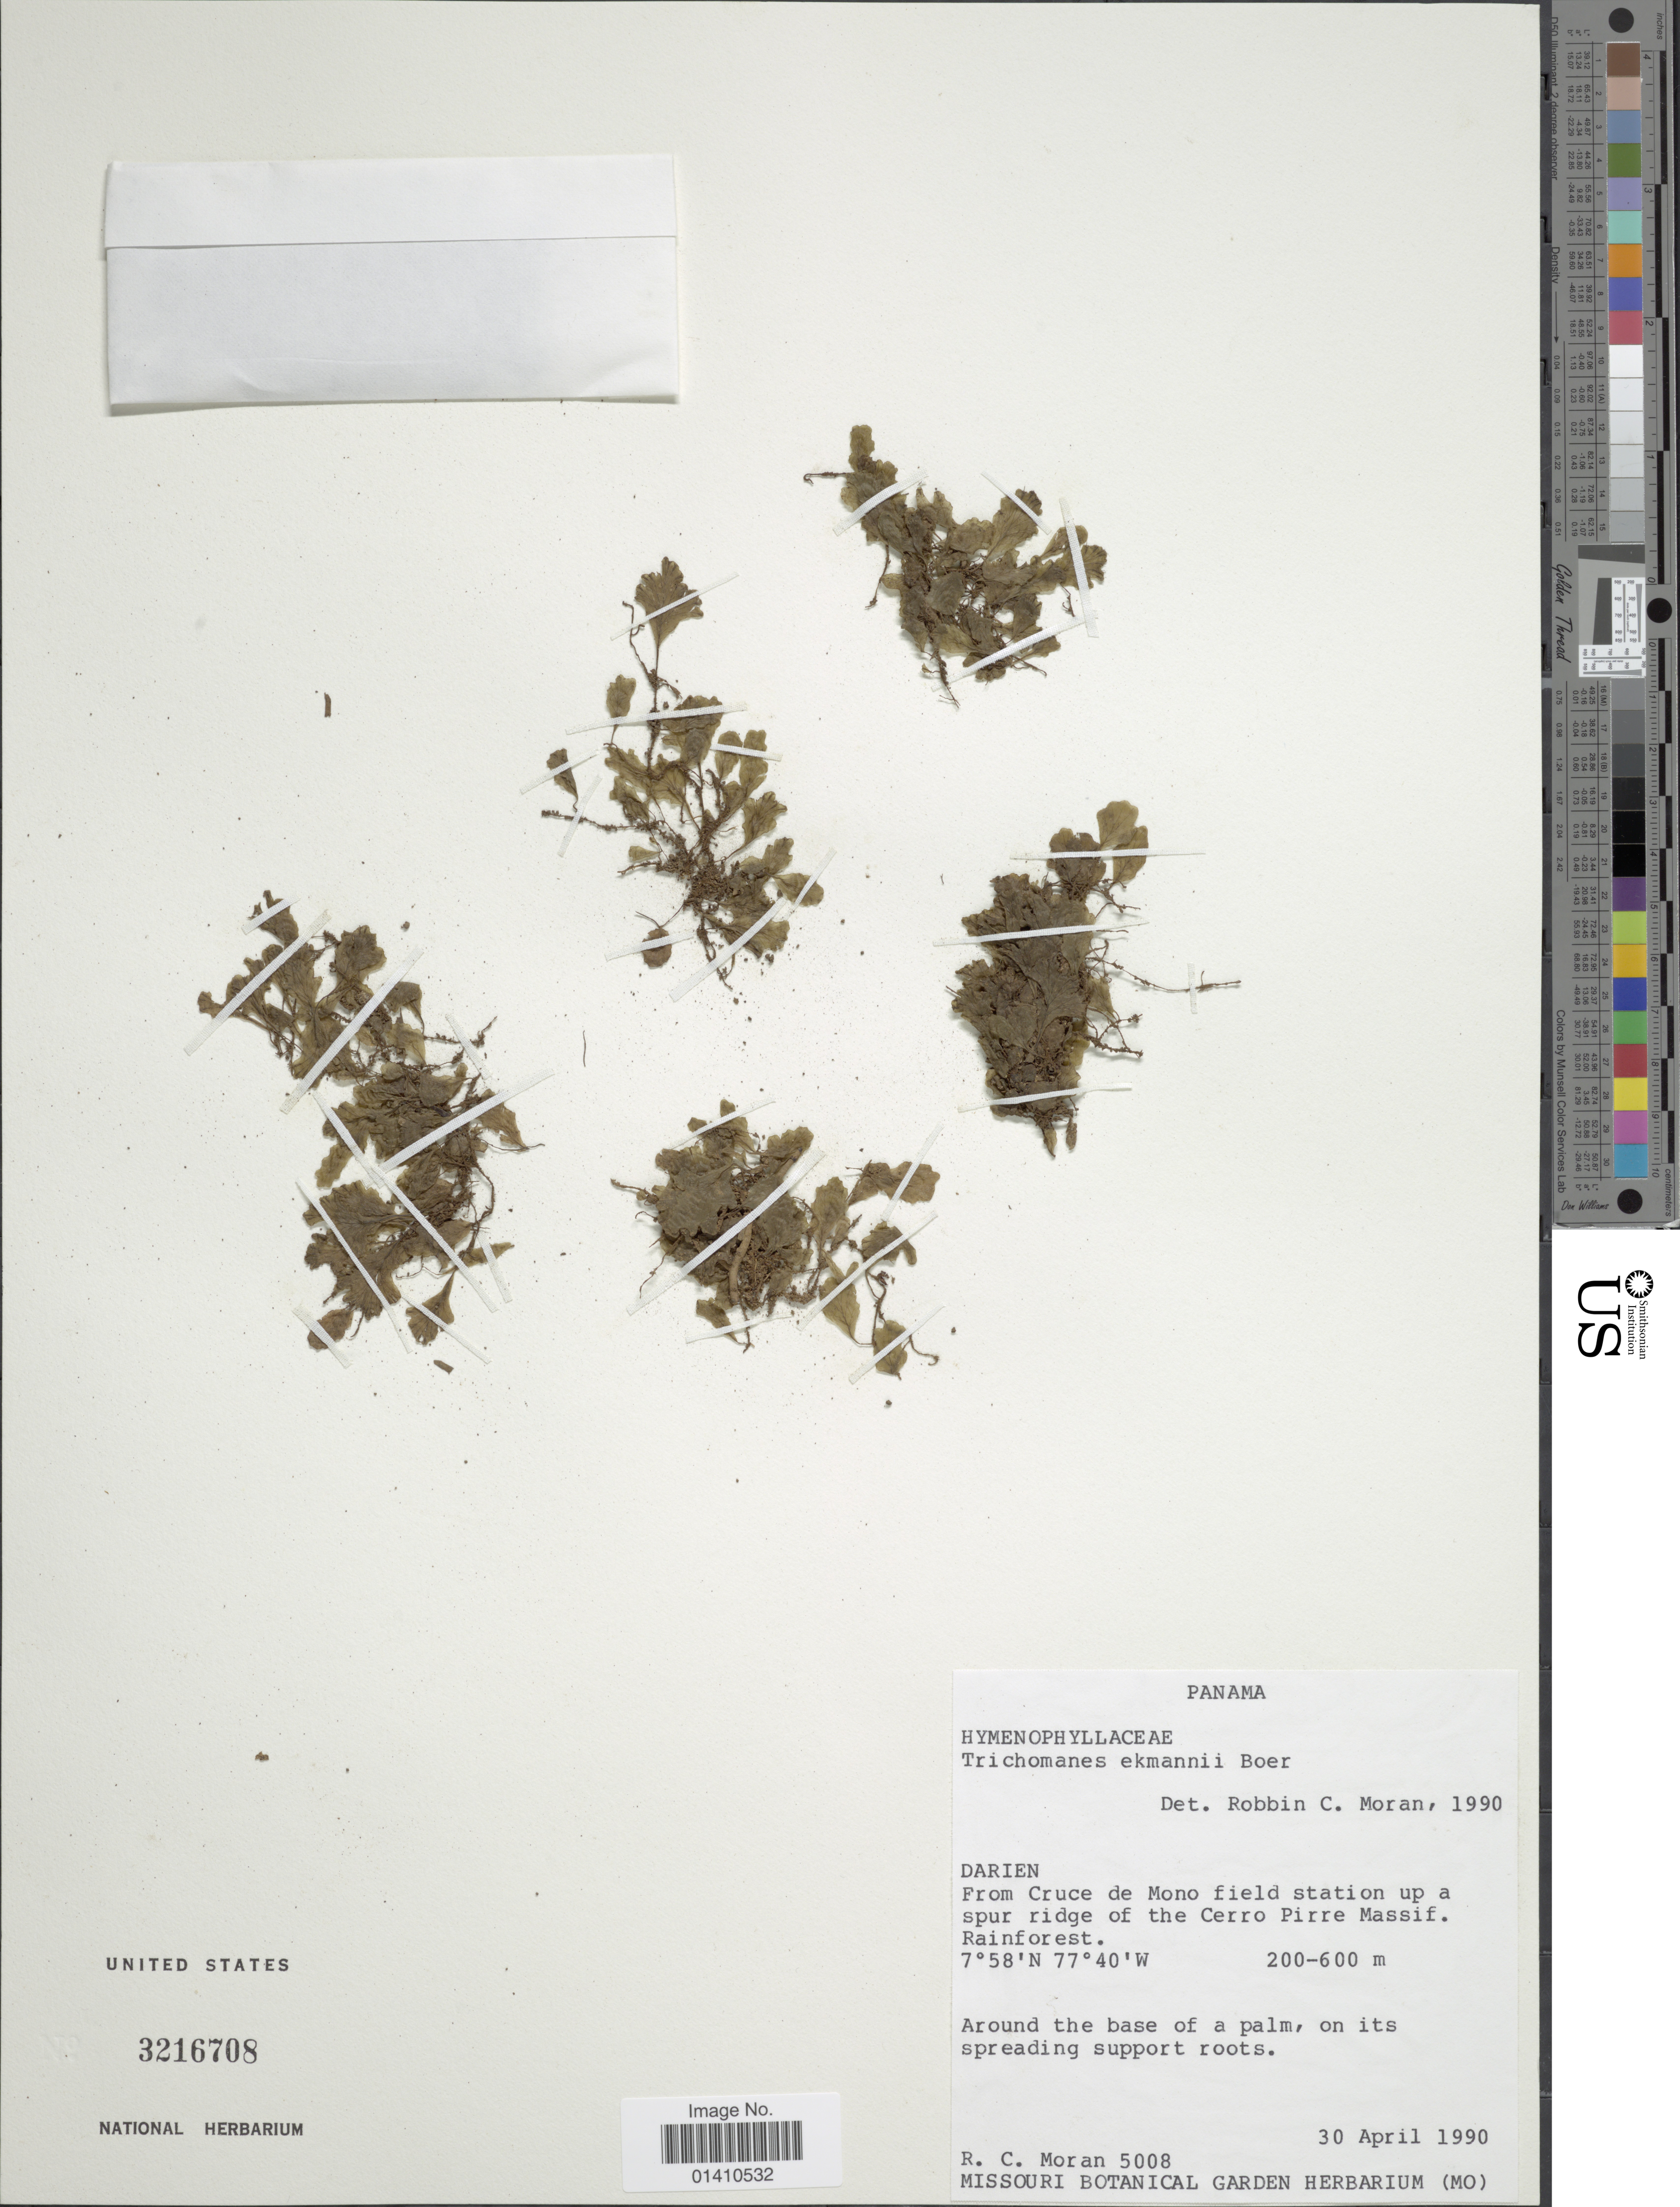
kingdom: Plantae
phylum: Tracheophyta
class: Polypodiopsida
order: Hymenophyllales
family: Hymenophyllaceae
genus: Didymoglossum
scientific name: Didymoglossum ekmanii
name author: (Wess. Boer) Ebihara & Dubuisson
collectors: R. Moran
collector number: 5008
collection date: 1990-04-30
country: Panama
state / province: Darién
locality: From Cruce de Mono field station up a spur rdige of the Cerro Pirre Massif Rainforest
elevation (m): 200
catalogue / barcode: US 3216708